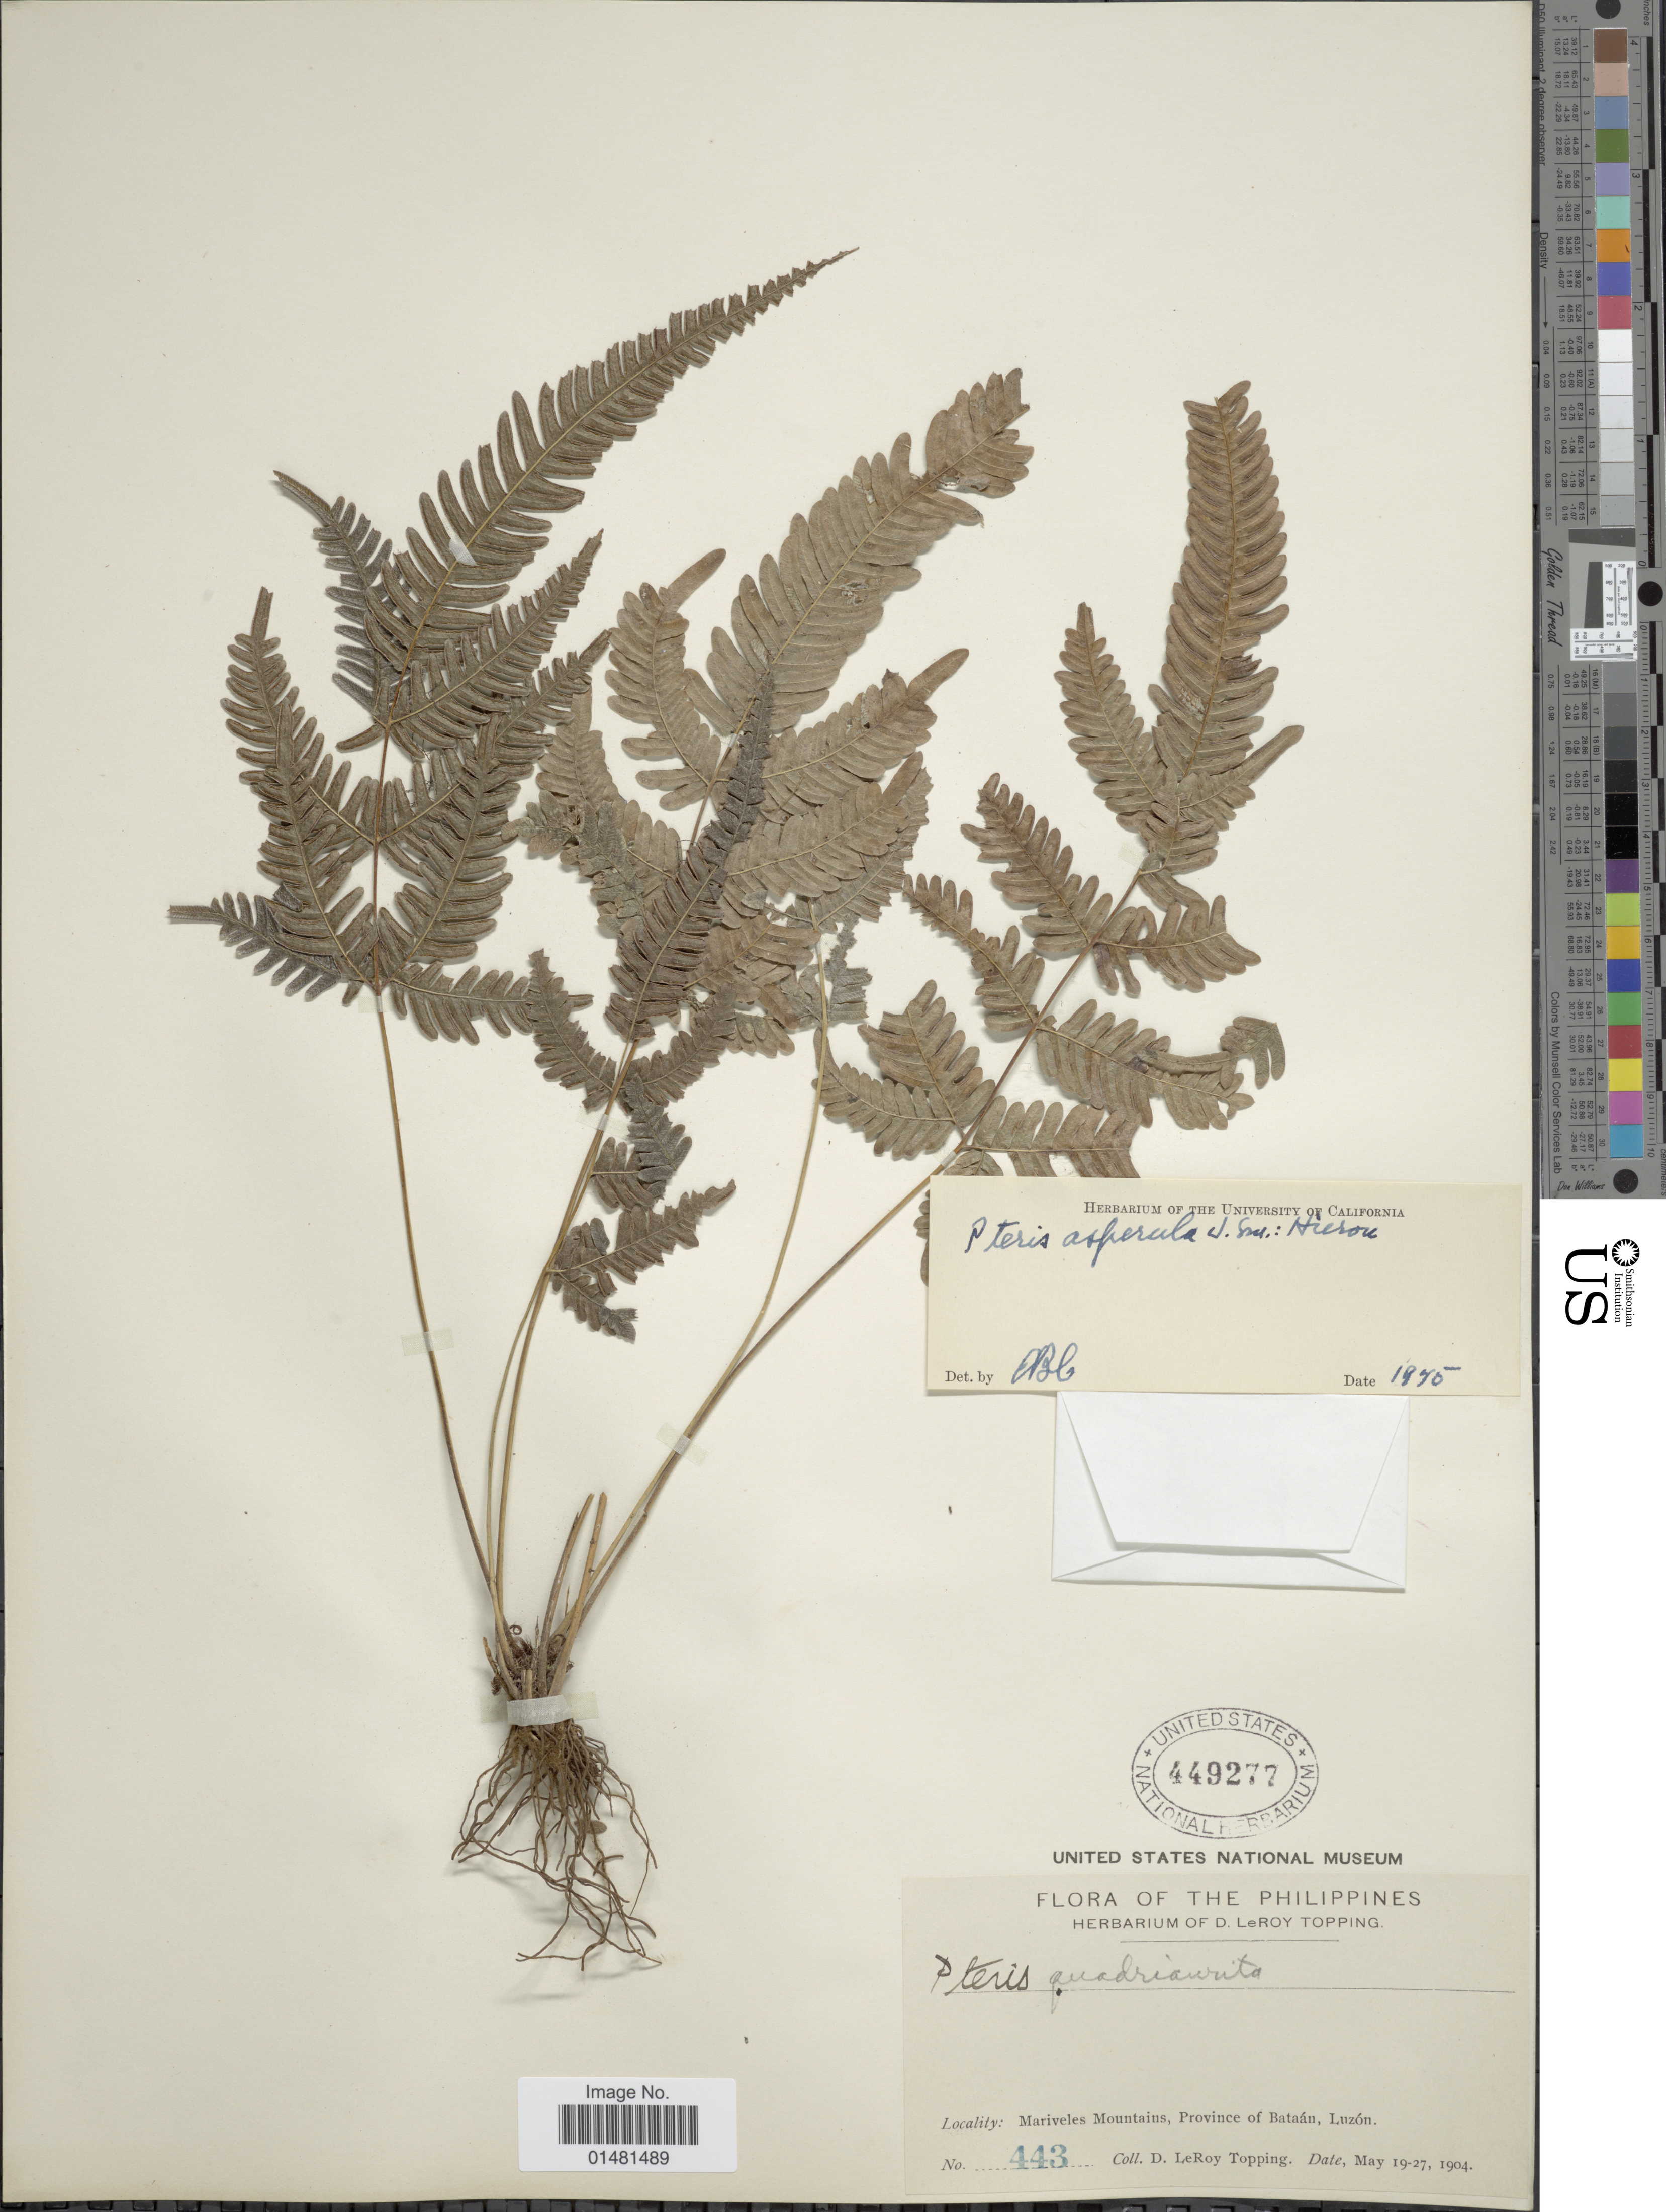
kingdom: Plantae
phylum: Tracheophyta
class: Polypodiopsida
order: Polypodiales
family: Pteridaceae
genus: Pteris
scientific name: Pteris asperula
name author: J. Sm.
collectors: D. L. Topping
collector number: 443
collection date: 1904-05-19/1904-05-27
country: Philippines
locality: Mariveles Mountains, Province of Bataán, Luzón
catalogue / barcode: US 449277